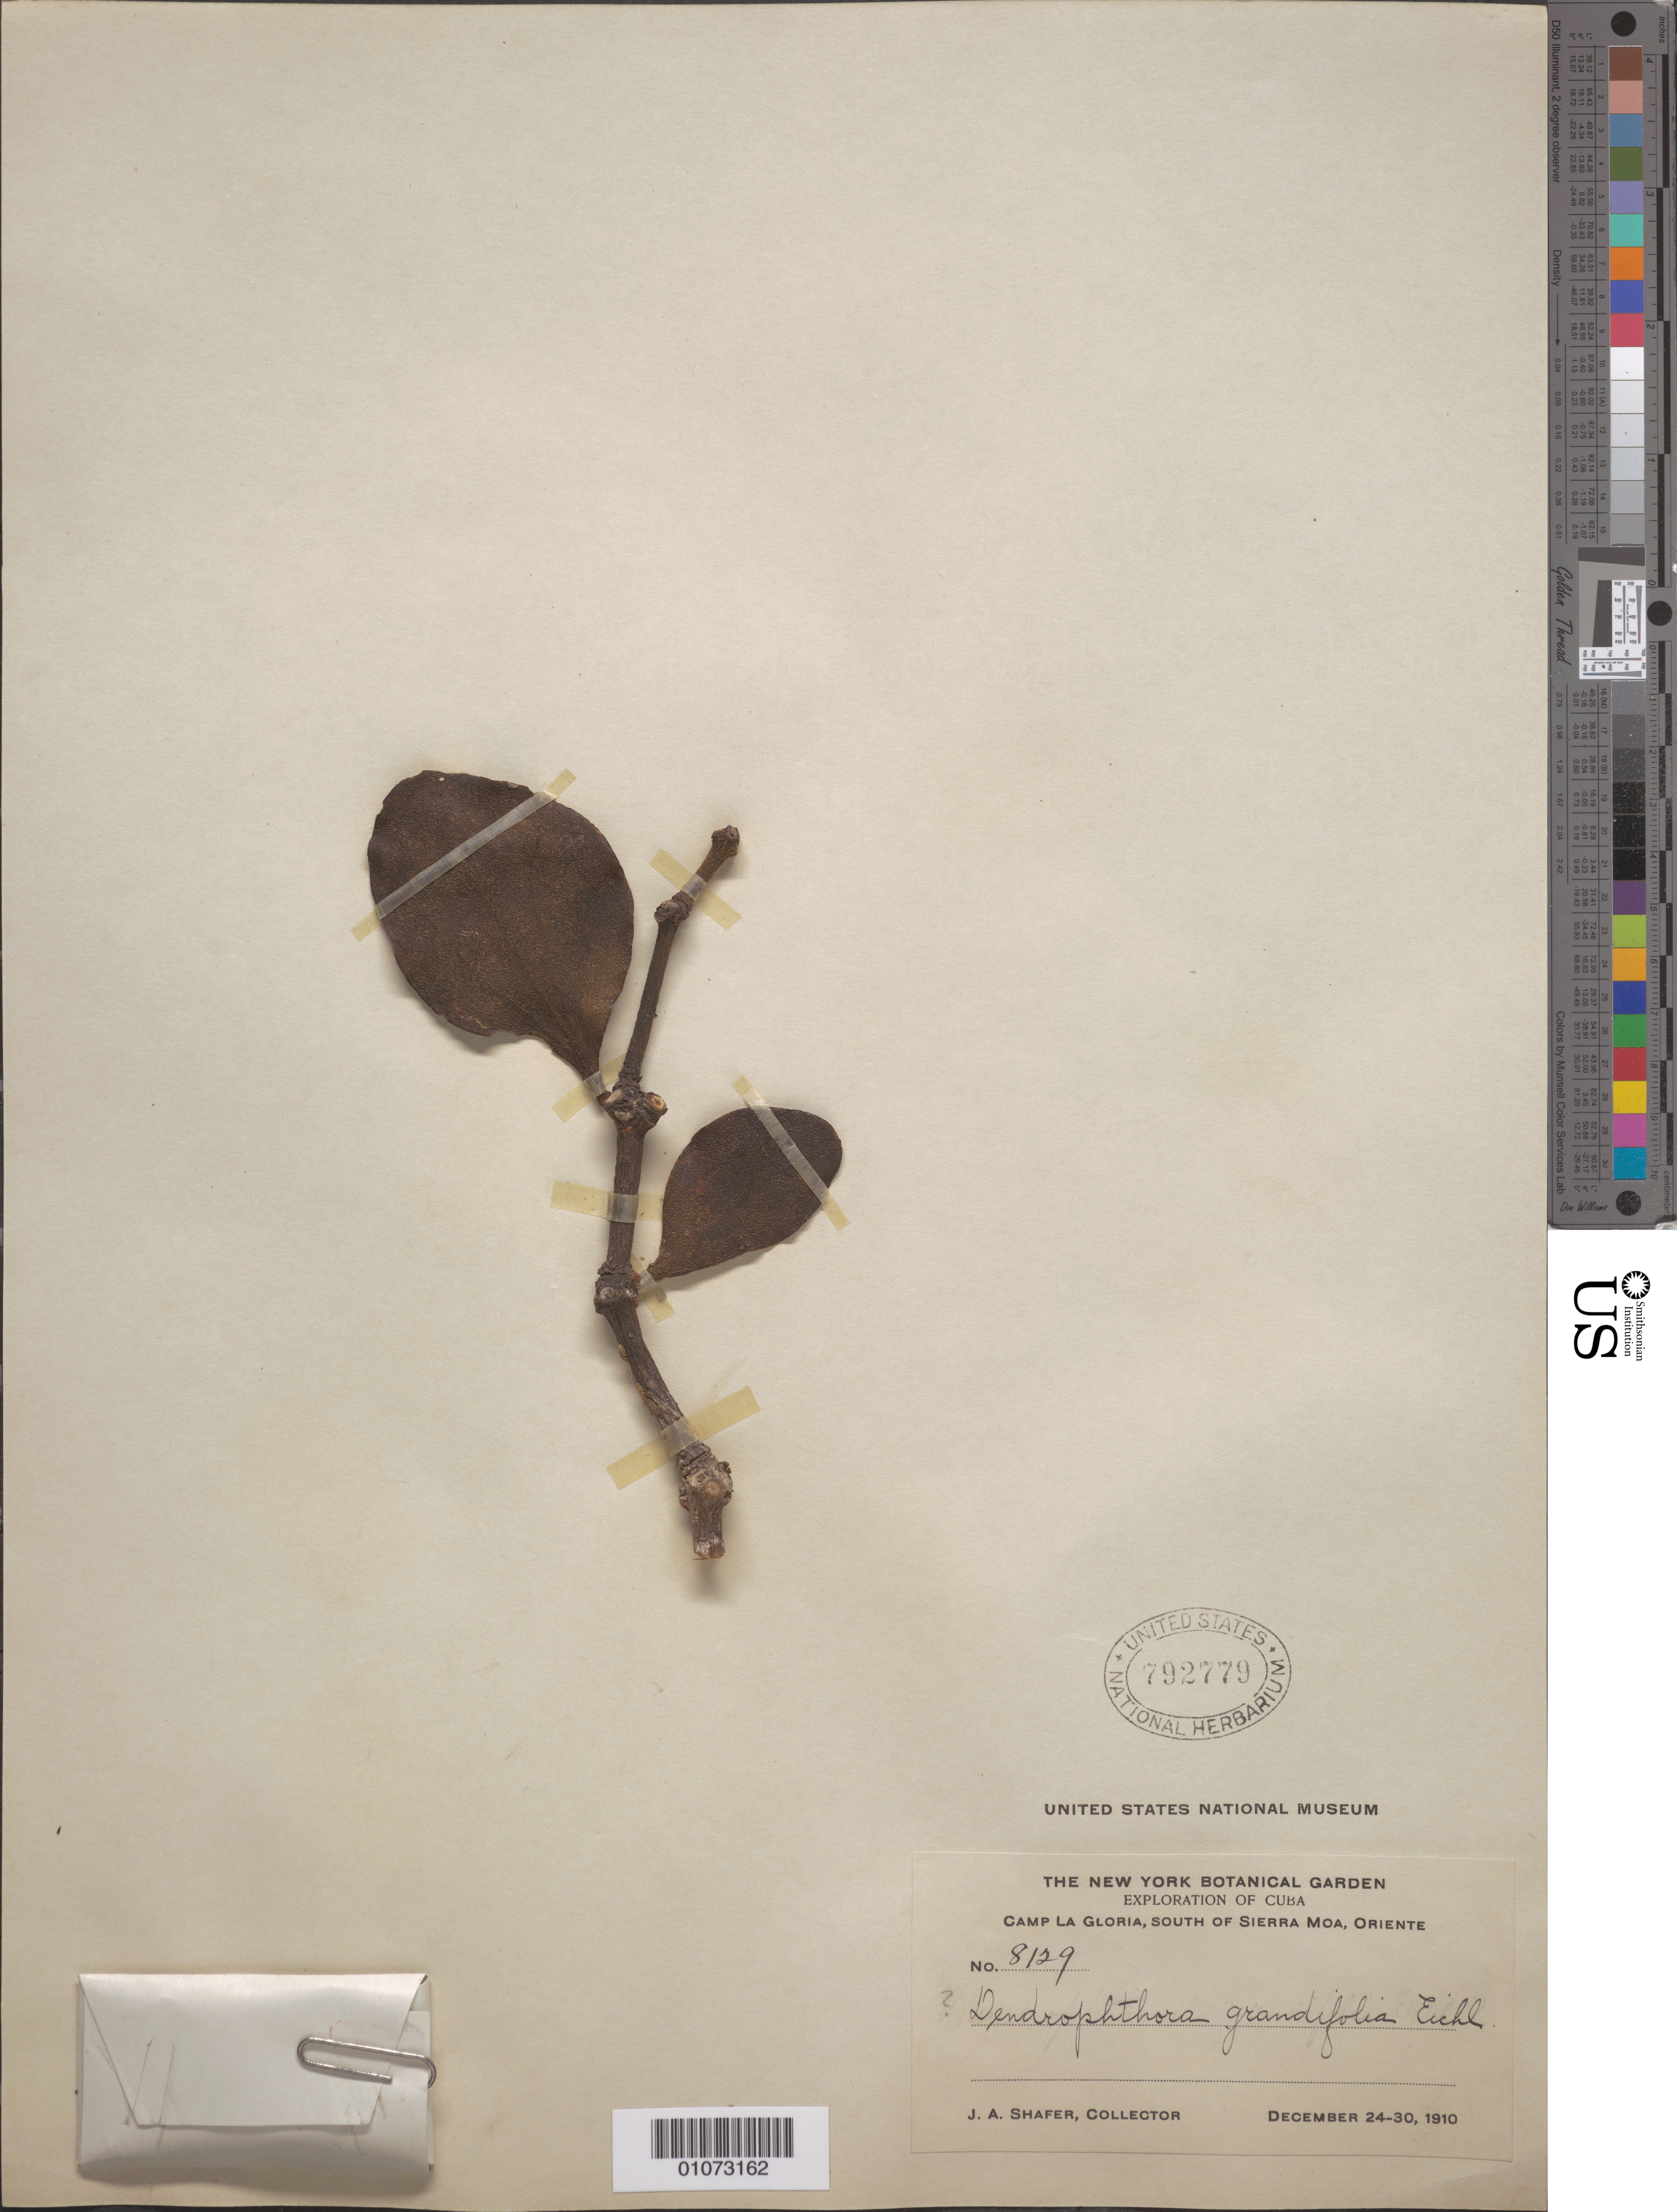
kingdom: Plantae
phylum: Tracheophyta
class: Magnoliopsida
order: Santalales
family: Viscaceae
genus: Dendrophthora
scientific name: Dendrophthora grandifolia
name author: Eichler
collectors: J. A. Shafer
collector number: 8129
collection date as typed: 24 Dec 1910 to 30 Dec 1910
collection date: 1910-12-24/1910-12-30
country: Cuba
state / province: Holguín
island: Cuba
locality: Camp La Gloria, S of Sierra Moa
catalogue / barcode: US 792779